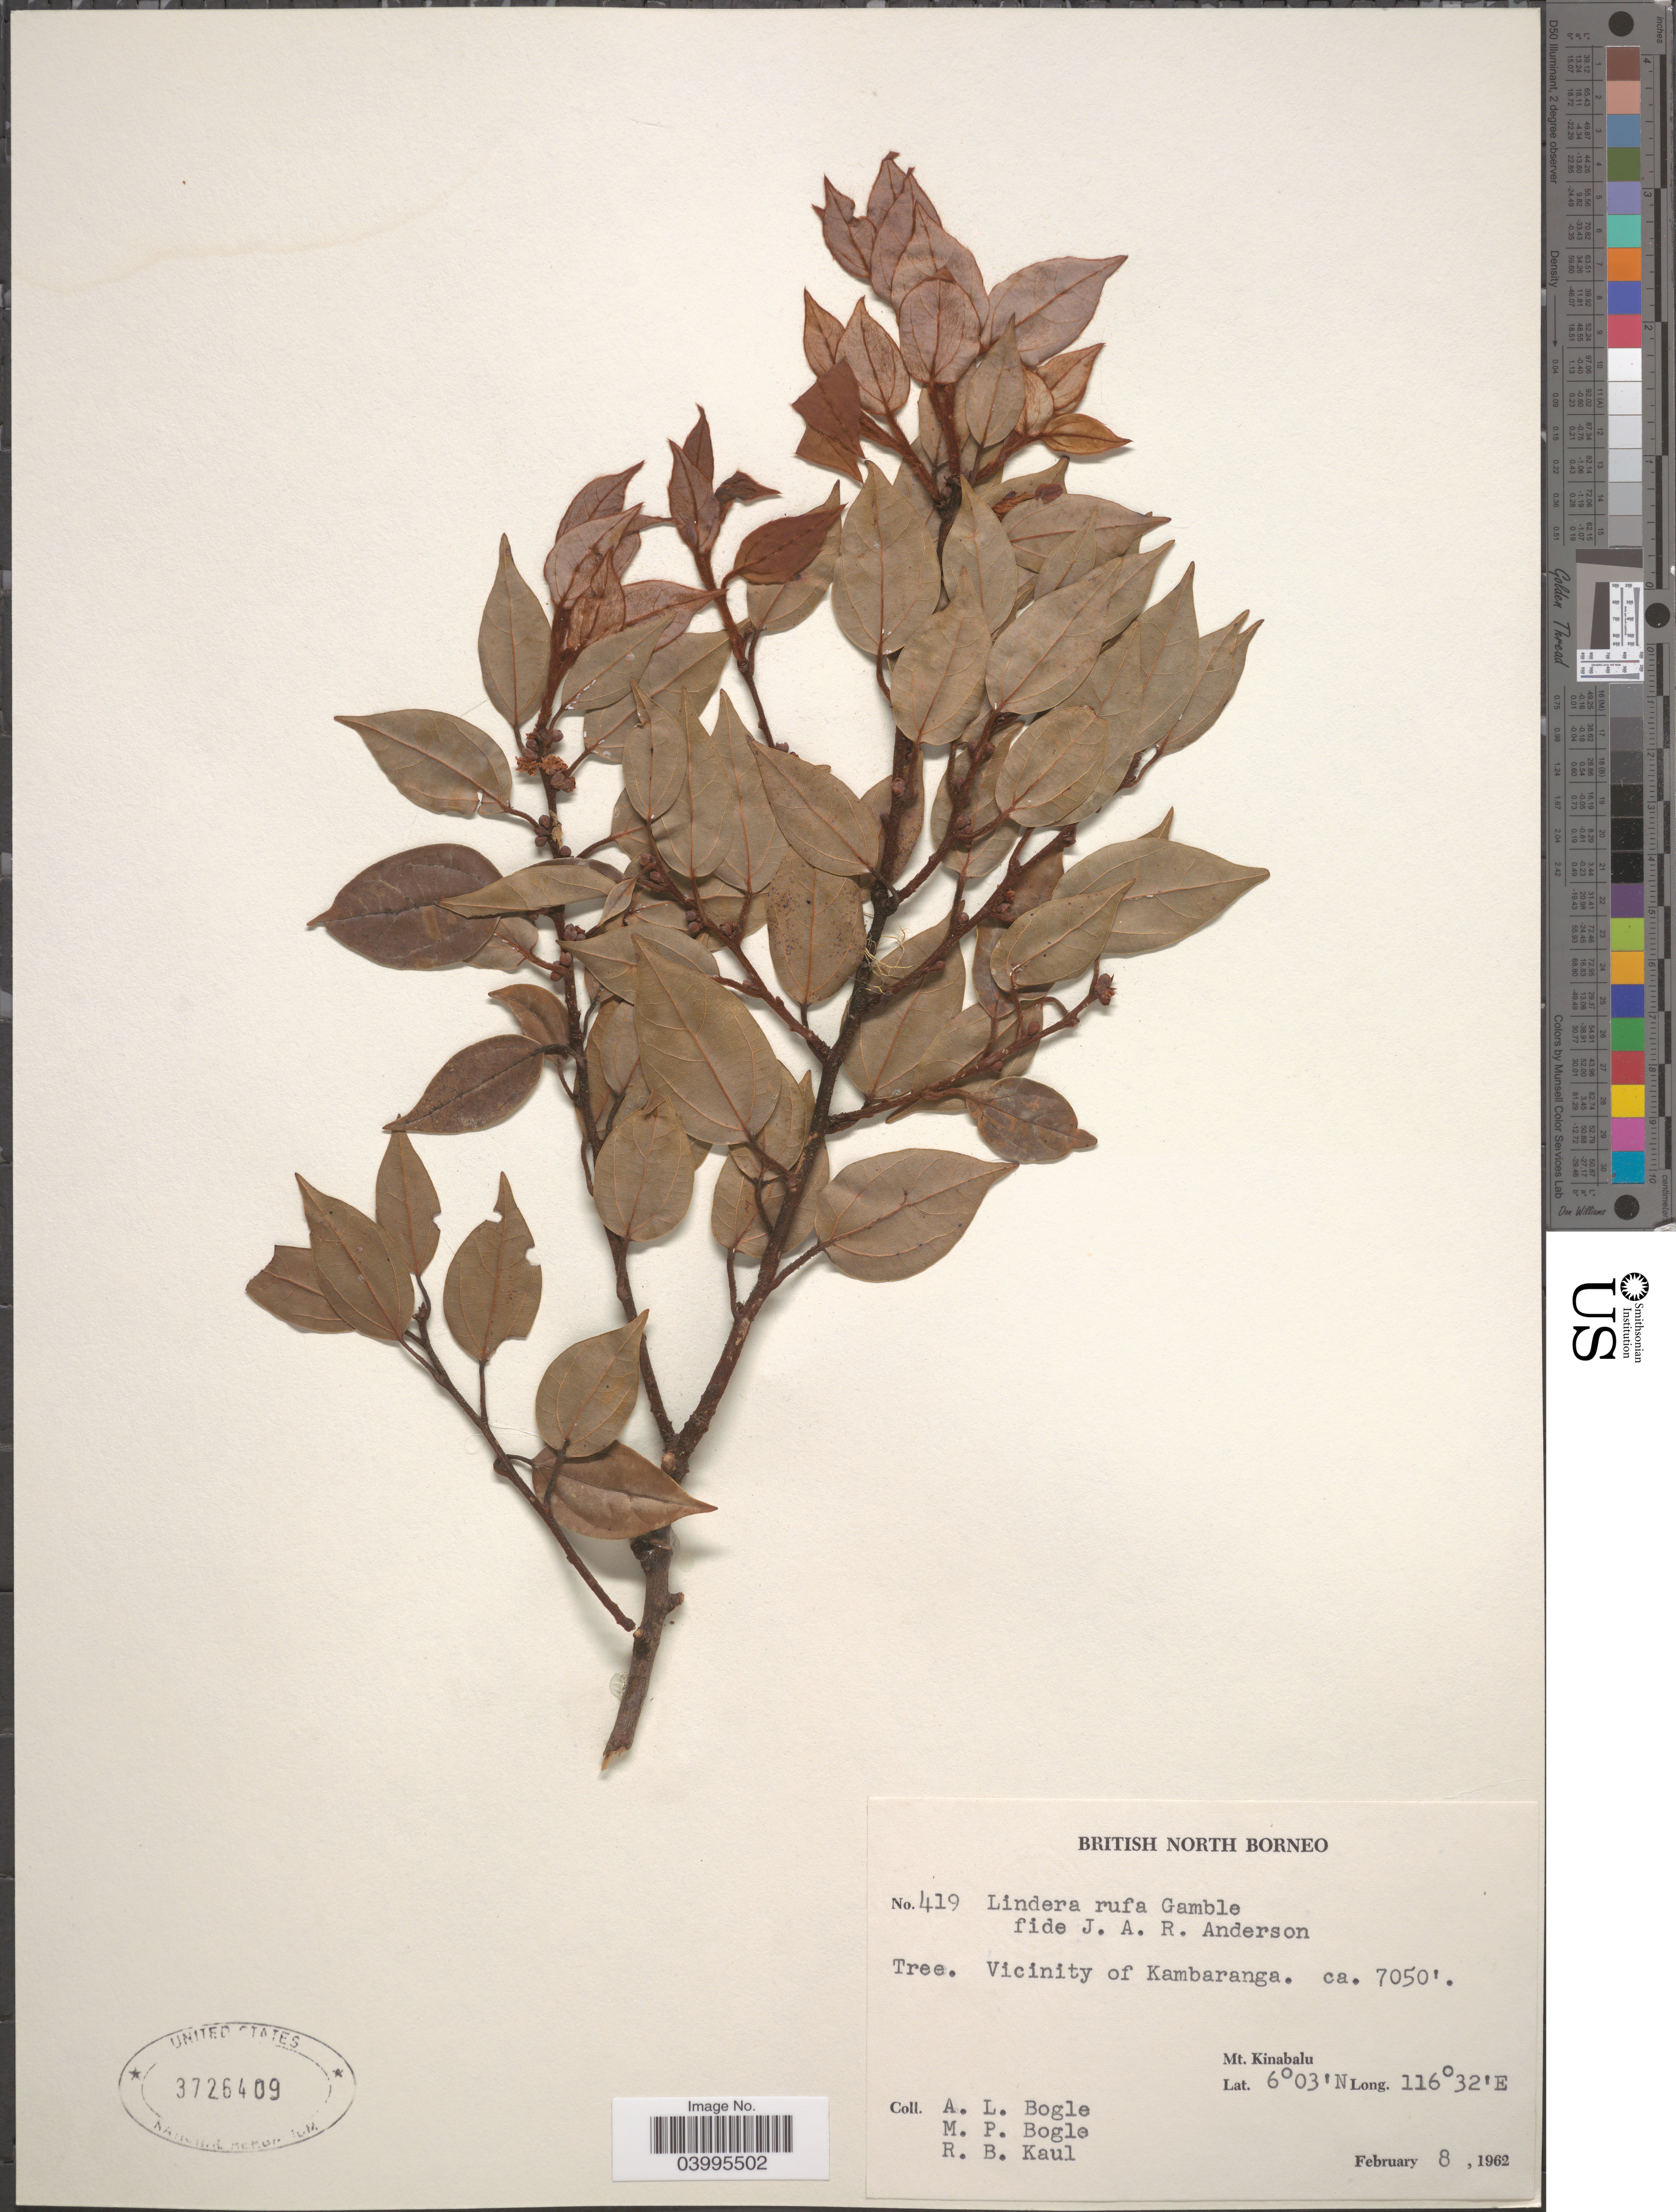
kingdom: Plantae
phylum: Tracheophyta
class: Magnoliopsida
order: Laurales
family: Lauraceae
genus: Lindera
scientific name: Lindera rufa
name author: Gamble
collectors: Bogle, A.L., M. Bogle & R. Kaul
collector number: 419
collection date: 1962-02-08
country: Malaysia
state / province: Sabah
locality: British North Borneo. Vicinity of Kambaranga. Mt. Kinabalu.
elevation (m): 2149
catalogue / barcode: US 3726409